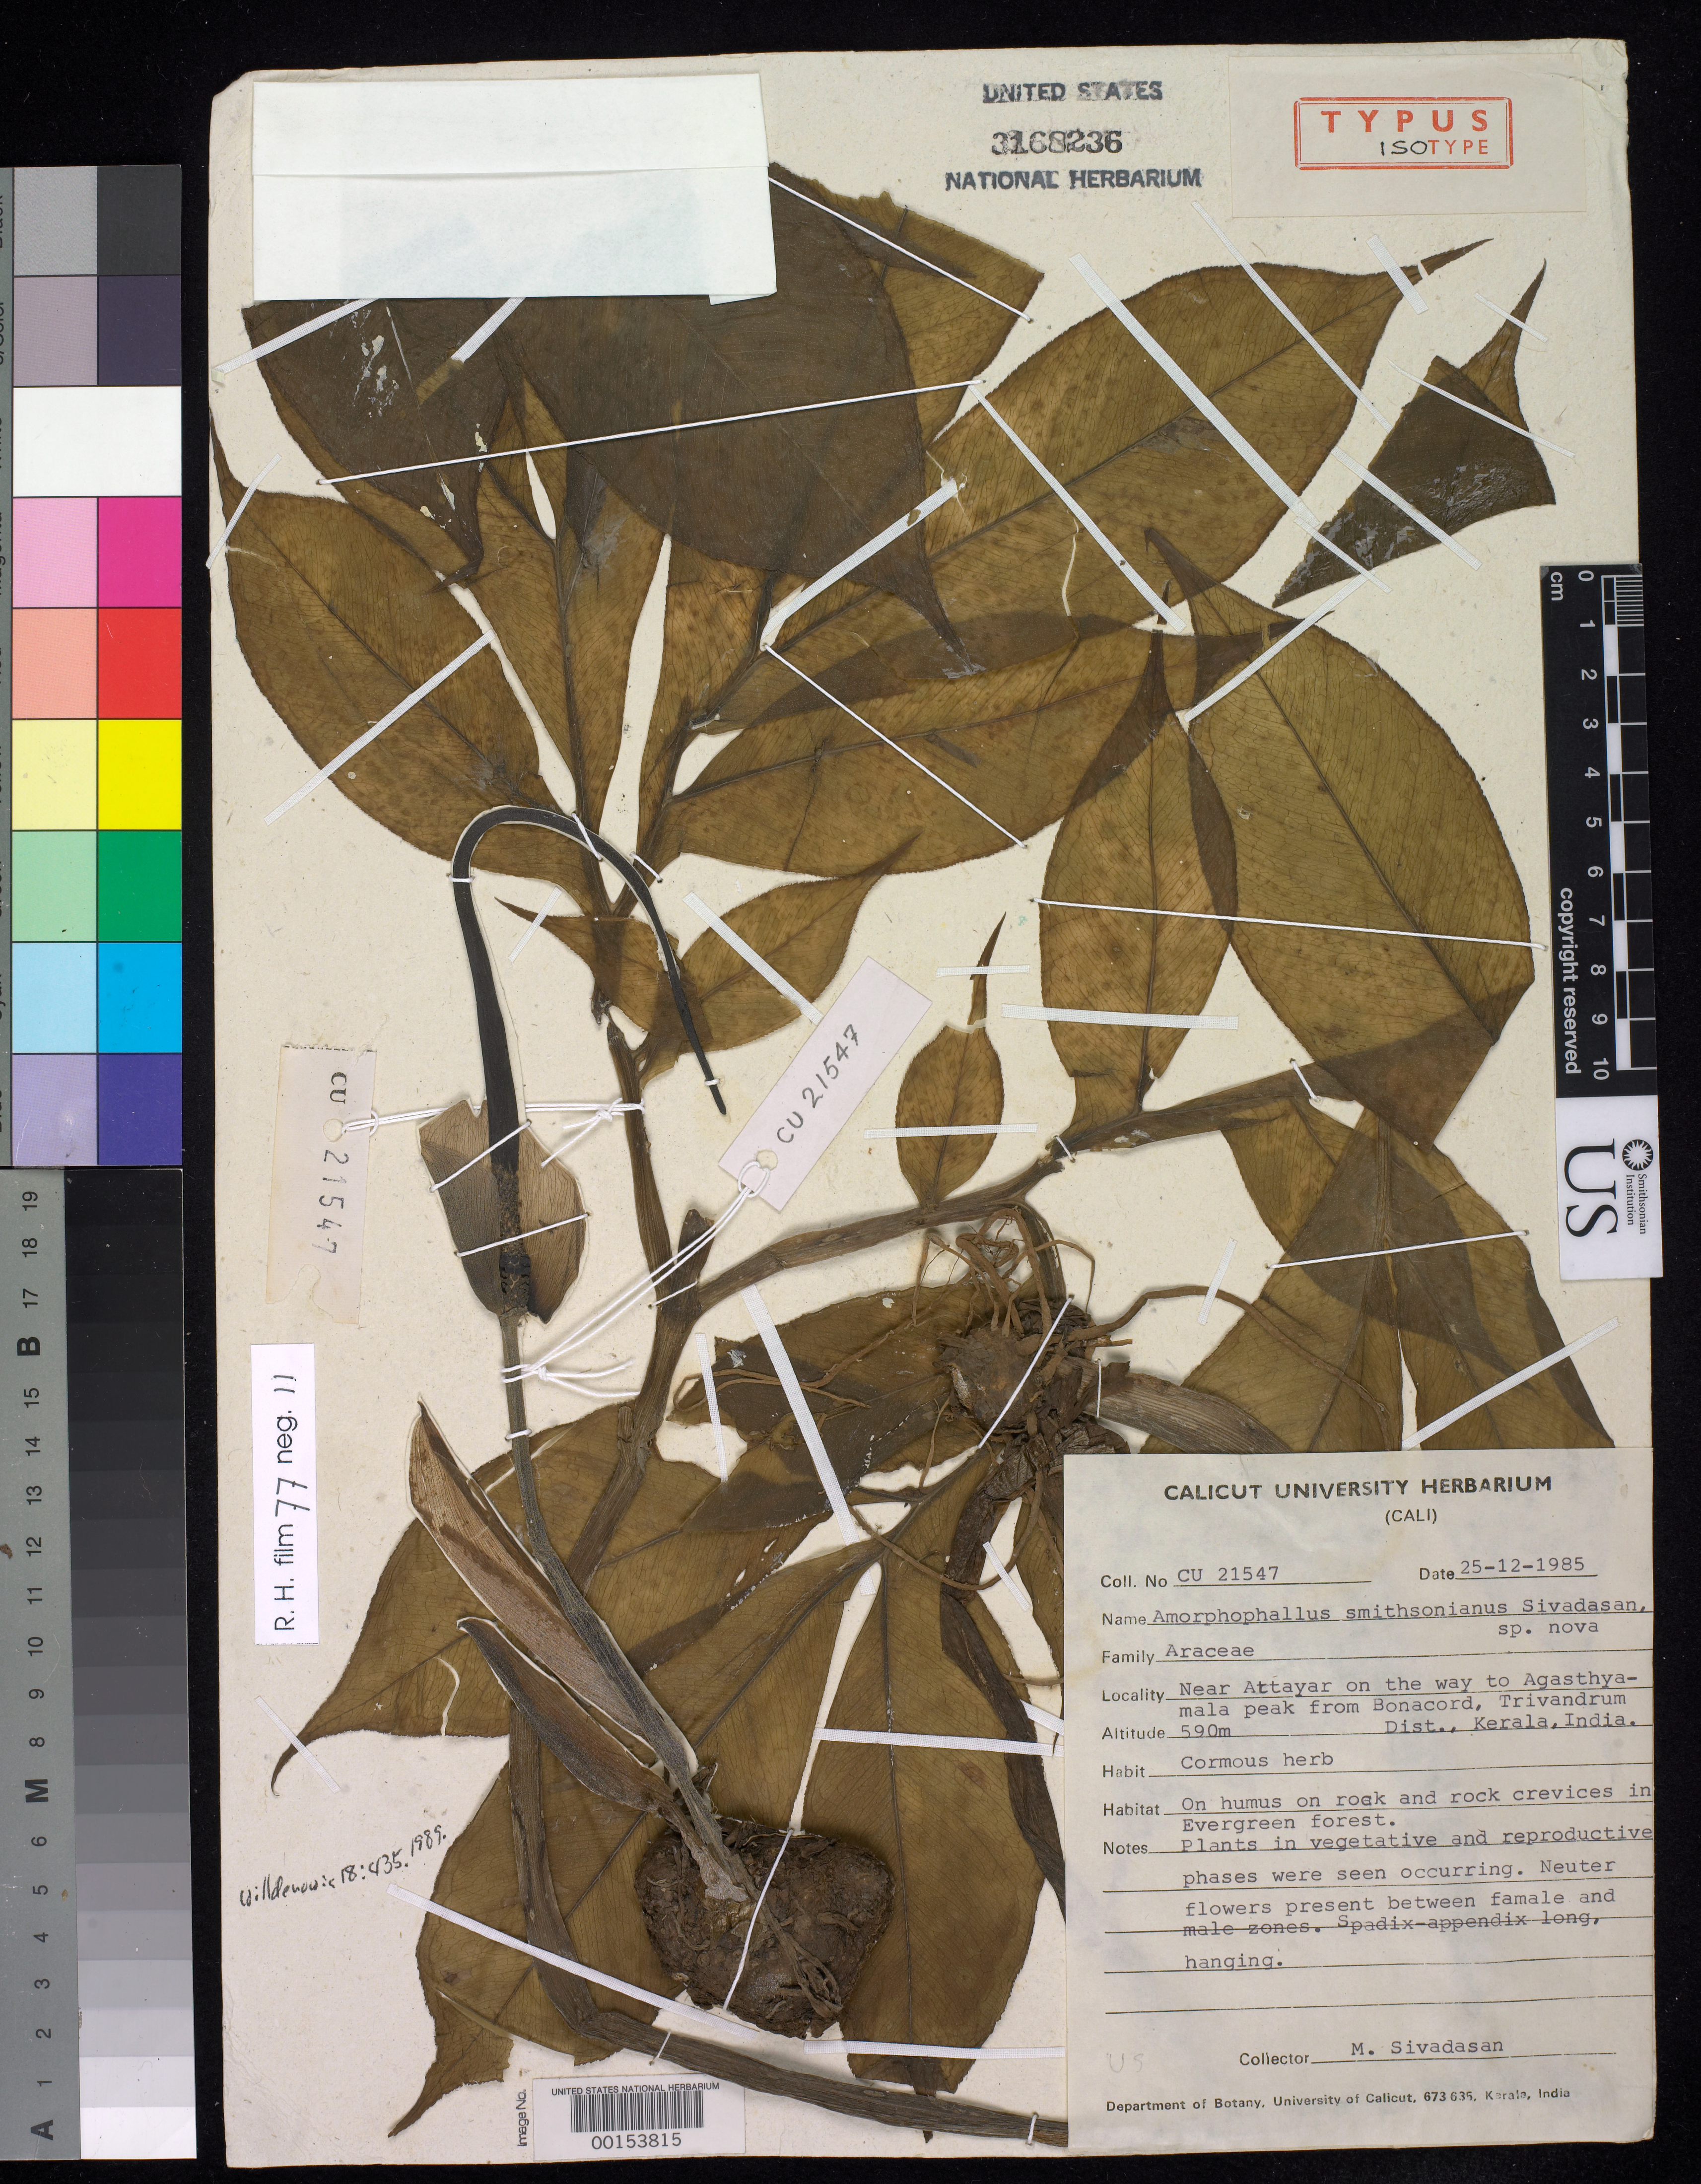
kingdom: Plantae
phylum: Tracheophyta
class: Liliopsida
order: Alismatales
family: Araceae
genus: Amorphophallus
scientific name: Amorphophallus smithsonianus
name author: Sivad.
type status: Isotype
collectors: M. Sivadasan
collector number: CU 21547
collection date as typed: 25 Dec 1985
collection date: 1985-12-25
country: India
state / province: Kerala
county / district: Trivandrum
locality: Near Attayar on way to Agasthyamala Peak from Bonacord.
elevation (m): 590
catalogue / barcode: US 3168236